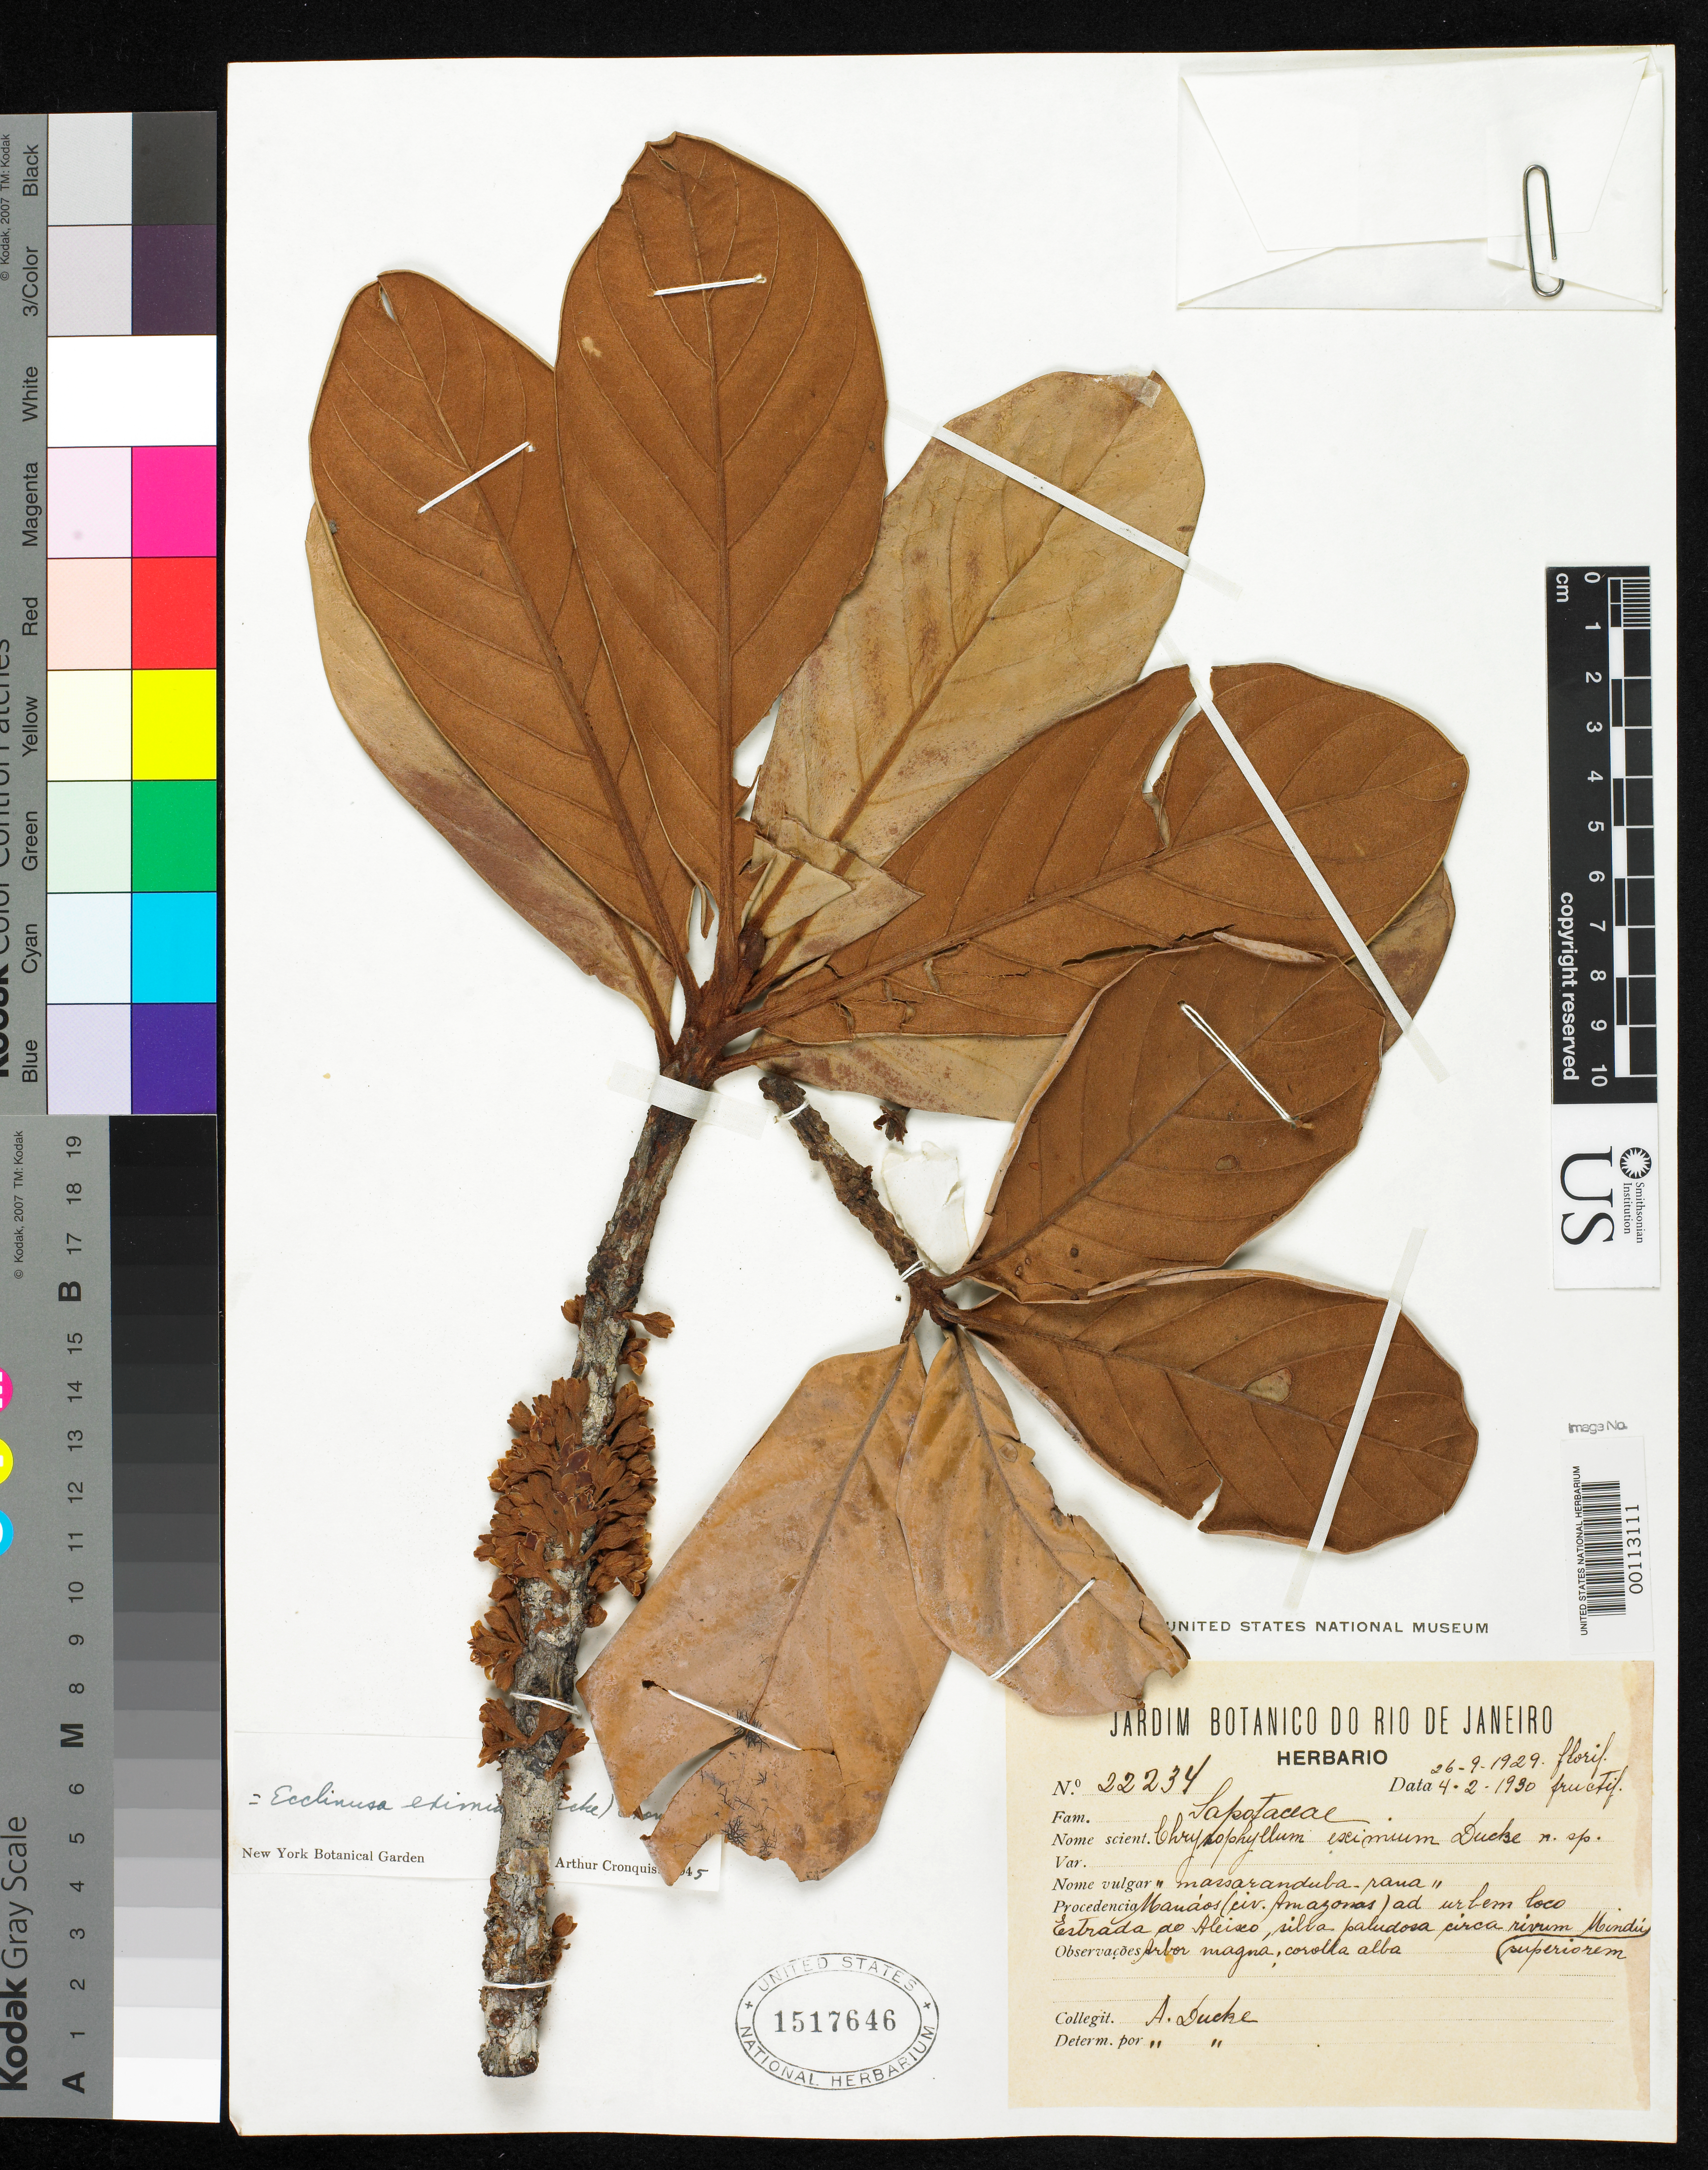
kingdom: Plantae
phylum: Tracheophyta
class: Magnoliopsida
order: Ericales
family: Sapotaceae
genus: Chrysophyllum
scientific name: Chrysophyllum eximium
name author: Ducke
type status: Type Fragment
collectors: A. Ducke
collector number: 6377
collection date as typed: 26 Sep 1929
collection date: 1929-09-26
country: Brazil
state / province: Amazonas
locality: Manaas.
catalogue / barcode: US 1517646